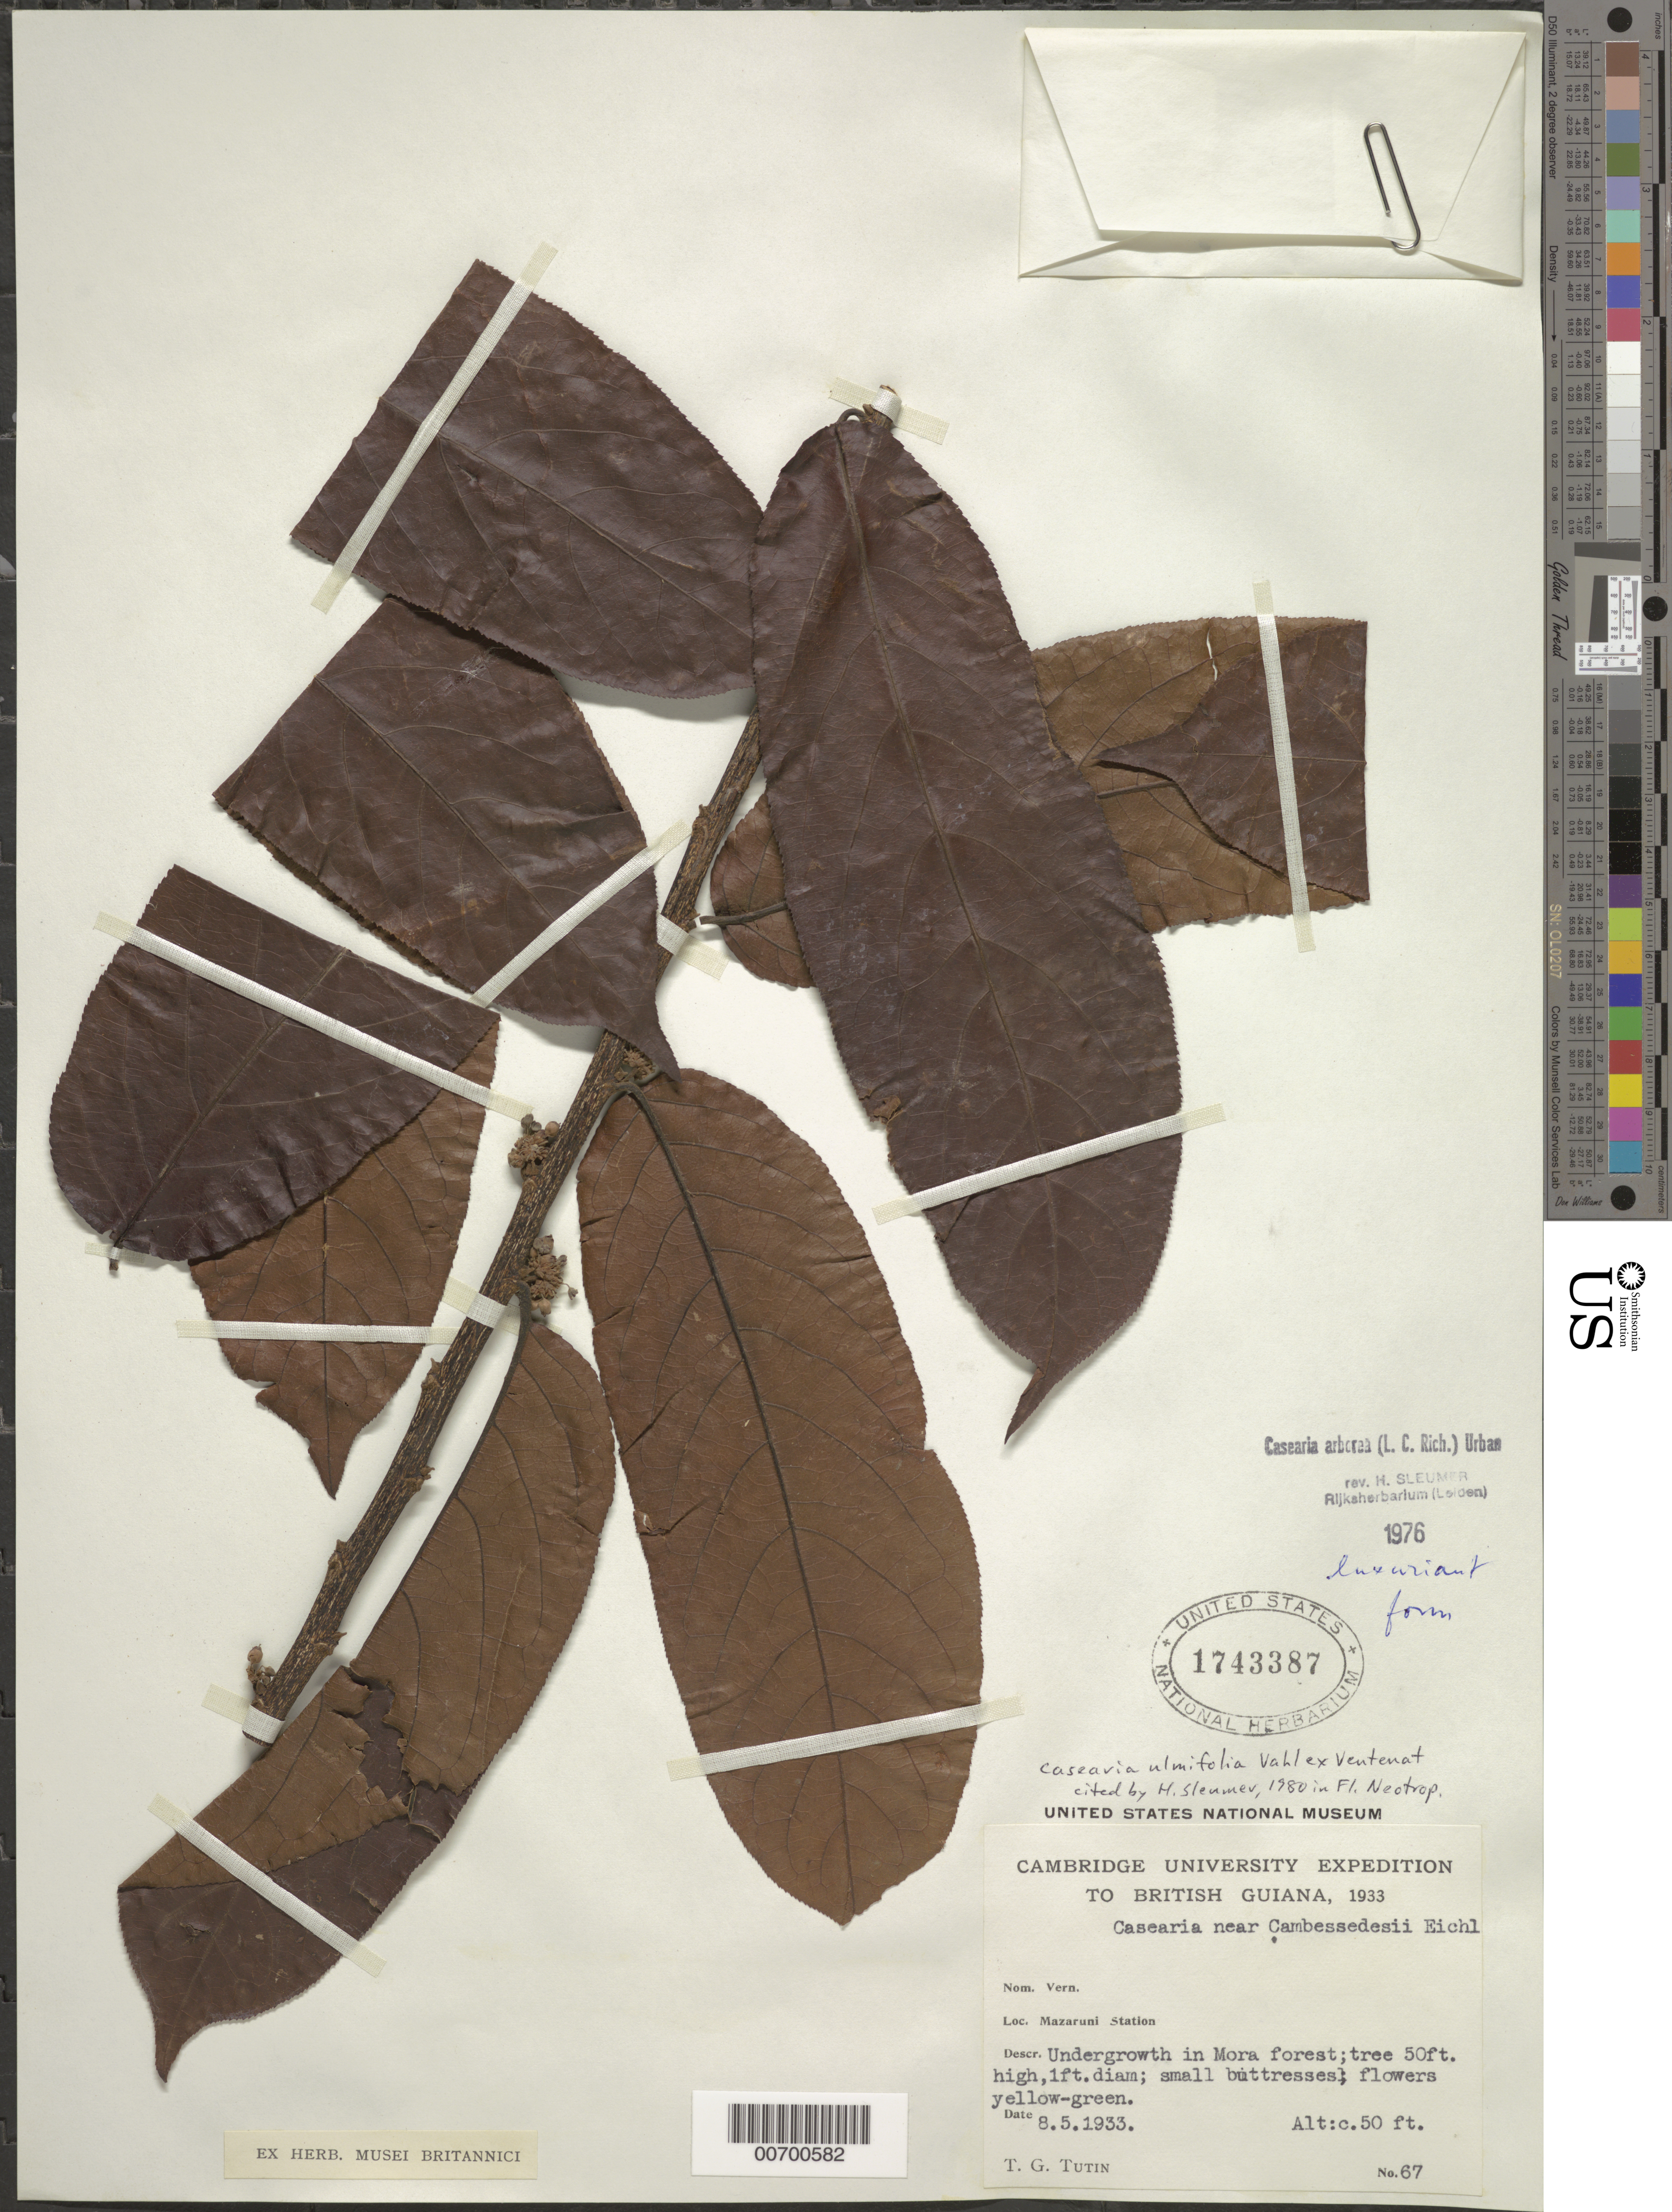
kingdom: Plantae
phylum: Tracheophyta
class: Magnoliopsida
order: Malpighiales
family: Salicaceae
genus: Casearia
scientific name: Casearia ulmifolia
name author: Vahl ex Vent.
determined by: Sleumer, H. O.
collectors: T. G. Tutin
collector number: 67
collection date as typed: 8-May-33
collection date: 1933-05-08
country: Guyana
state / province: Cuyuni-Mazaruni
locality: Mazaruni Station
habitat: Undergrowth in Mora forest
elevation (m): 30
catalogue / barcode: US 1743387